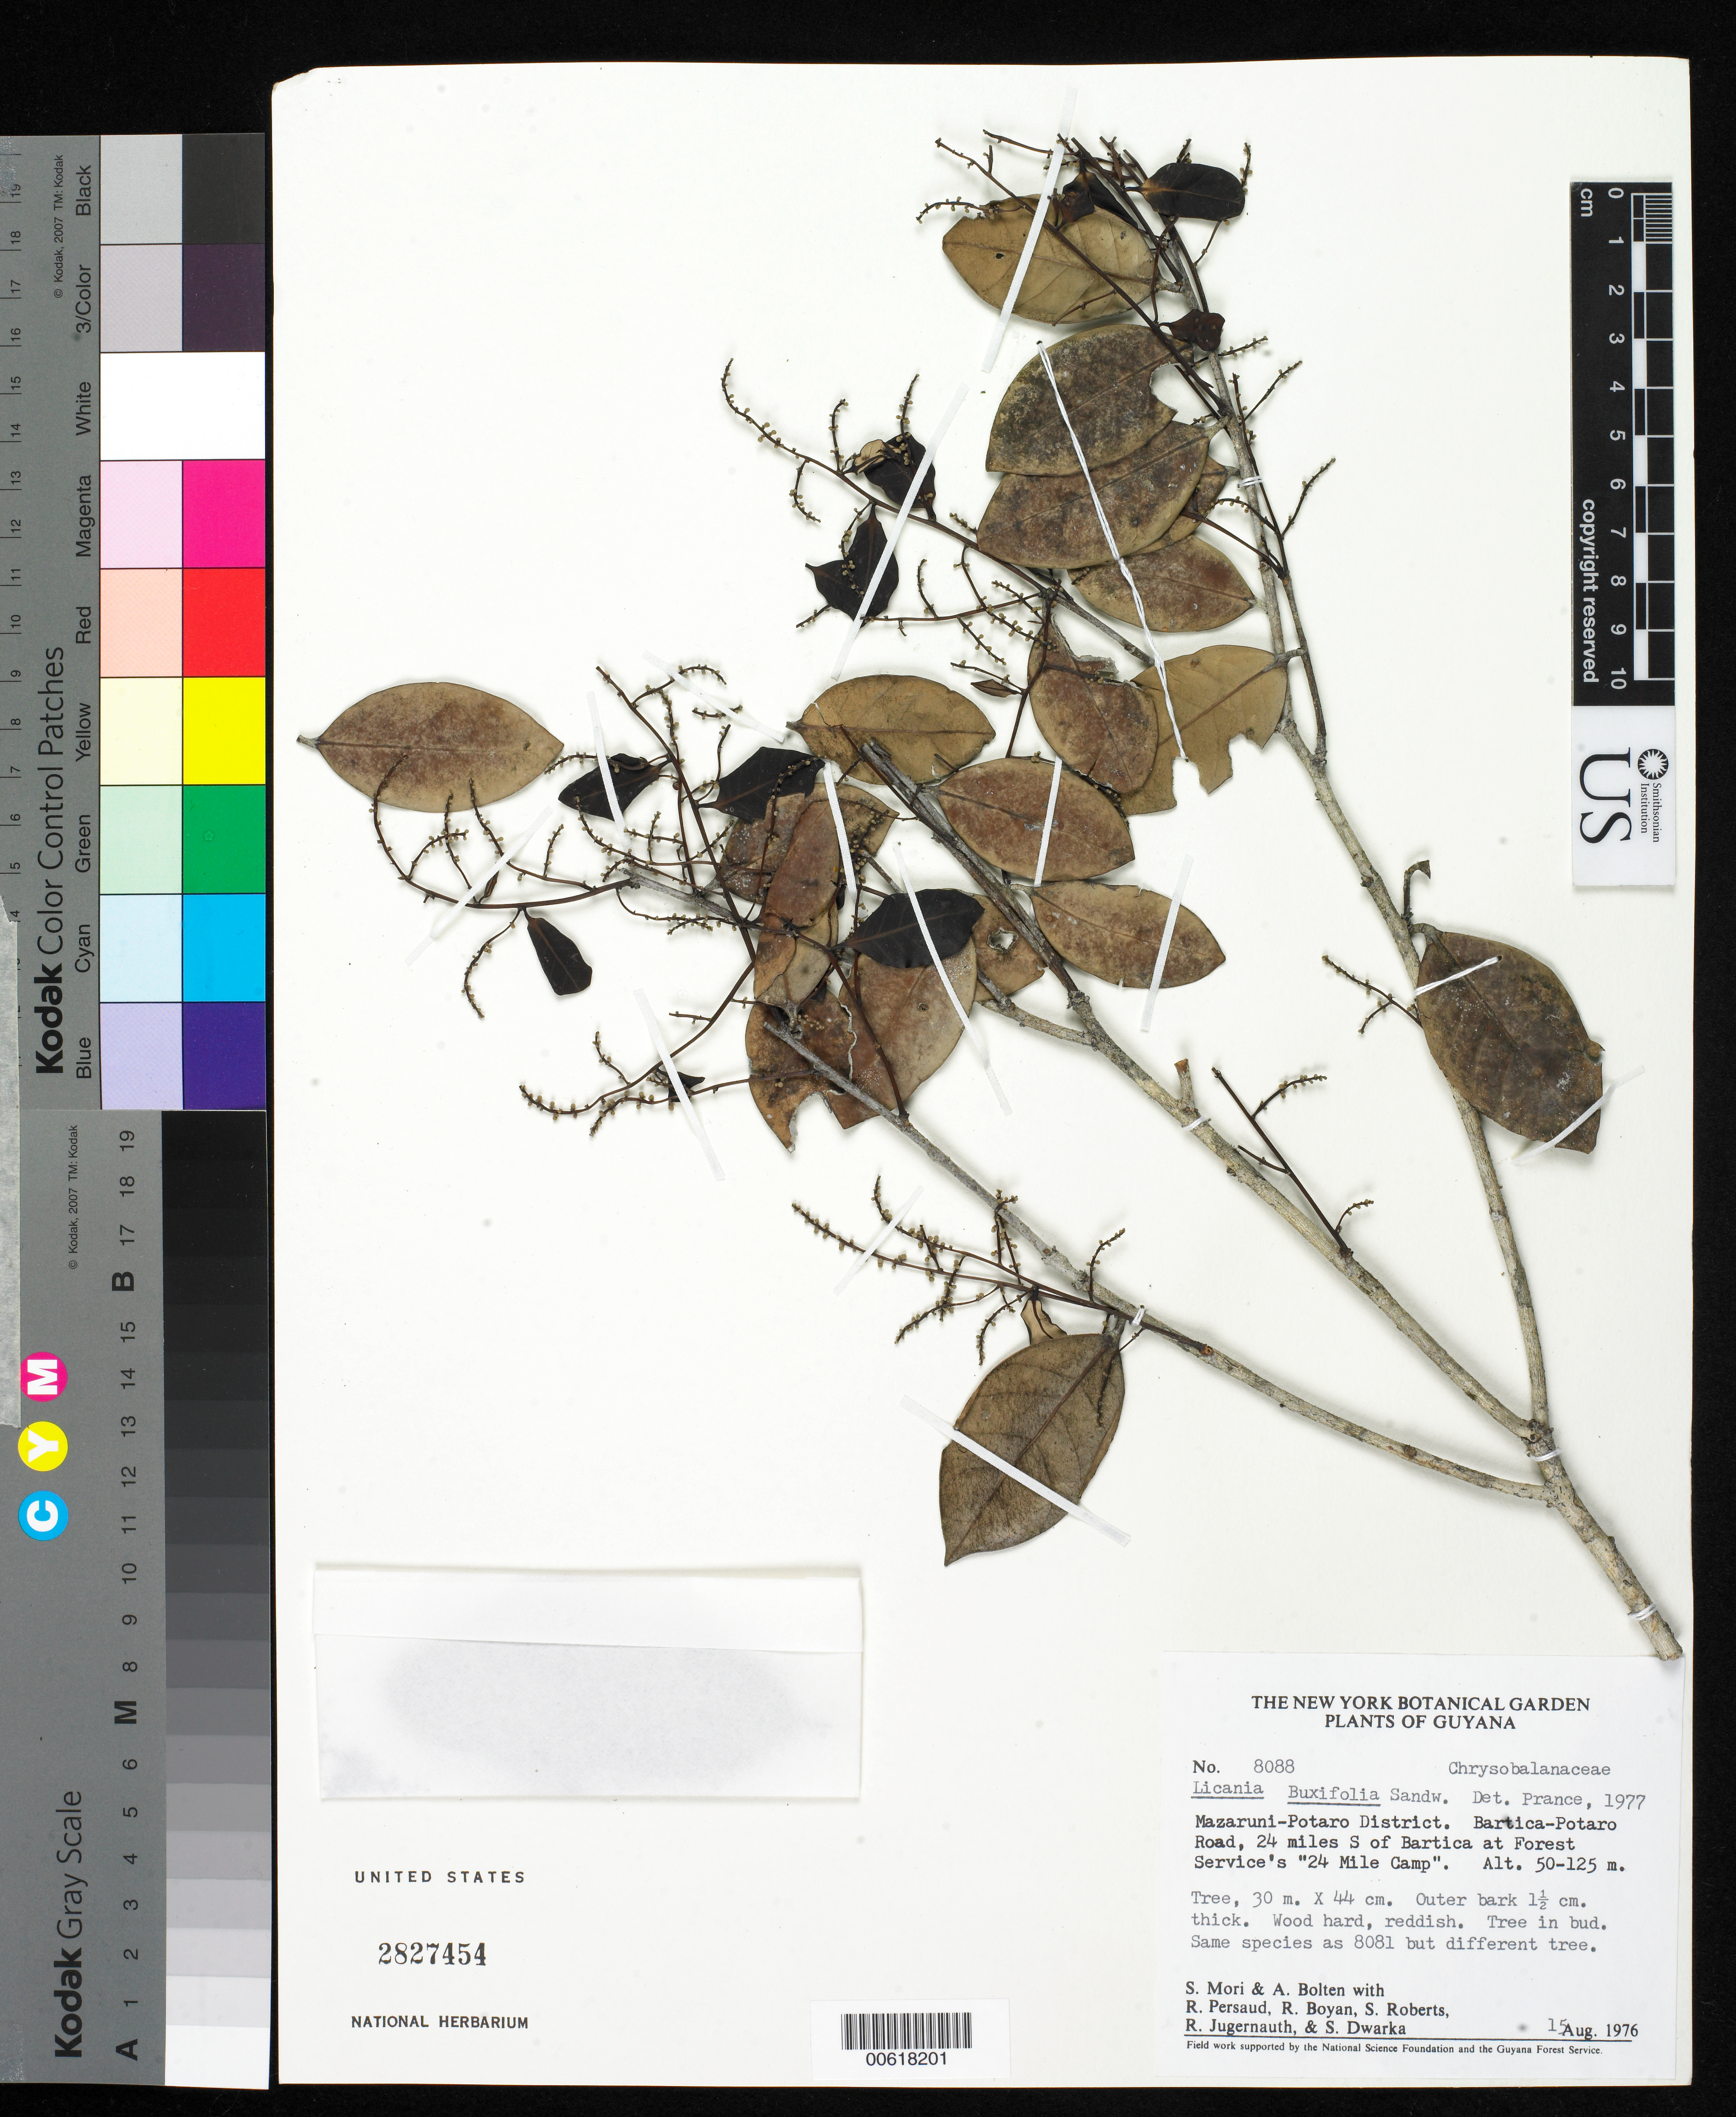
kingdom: Plantae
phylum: Tracheophyta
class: Magnoliopsida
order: Malpighiales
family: Chrysobalanaceae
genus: Licania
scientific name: Licania buxifolia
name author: Sandwith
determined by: Prance, G. T.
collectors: S. Mori, A. Bolten, R. Persaud, R. Boyan, S. Roberts, R. Jugernauth & S. Dwarka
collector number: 8088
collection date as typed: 15-Aug-76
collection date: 1976-08-15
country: Guyana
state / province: Cuyuni-Mazaruni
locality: Bartica-Potaro Road, 24 mi. S of Bartica at Forest service "24 Mile Camp"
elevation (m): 50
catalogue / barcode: US 2827454